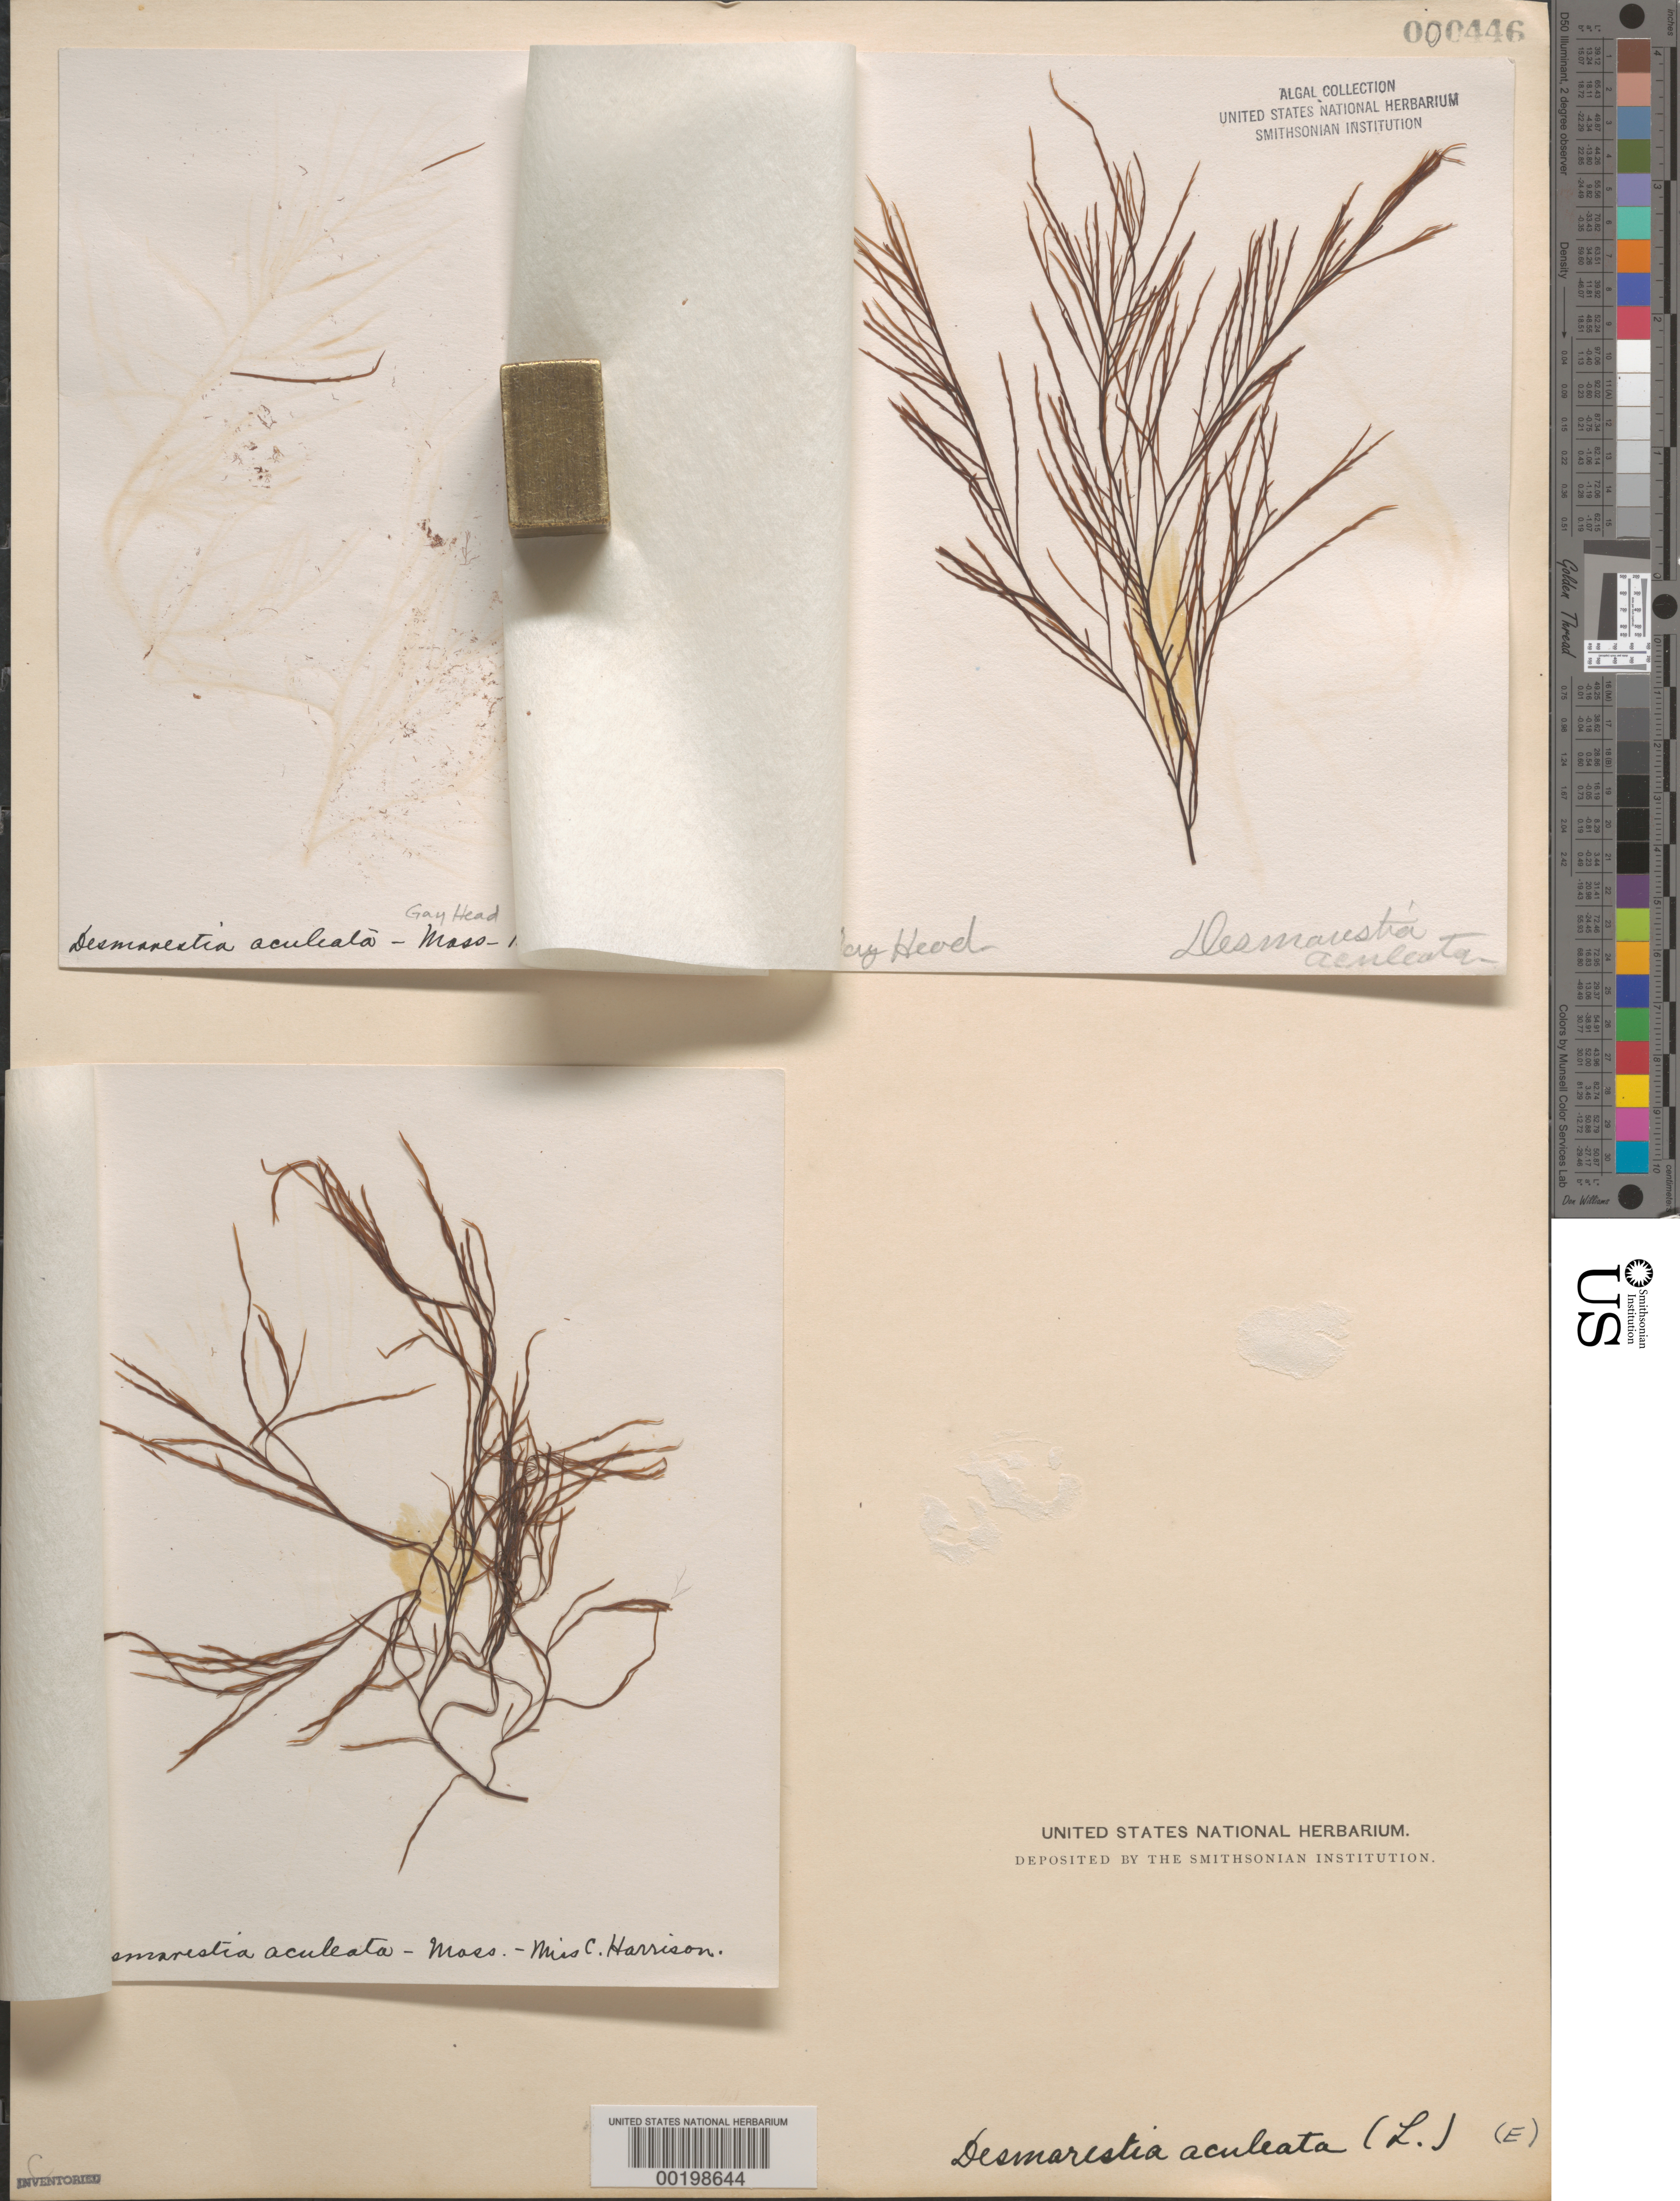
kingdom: Chromista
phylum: Ochrophyta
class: Phaeophyceae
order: Desmarestiales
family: Desmarestiaceae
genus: Desmarestia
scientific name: Desmarestia aculeata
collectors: C. Harrison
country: United States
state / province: Massachusetts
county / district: Dukes County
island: Martha's Vineyard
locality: Gay Head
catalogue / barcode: US 446